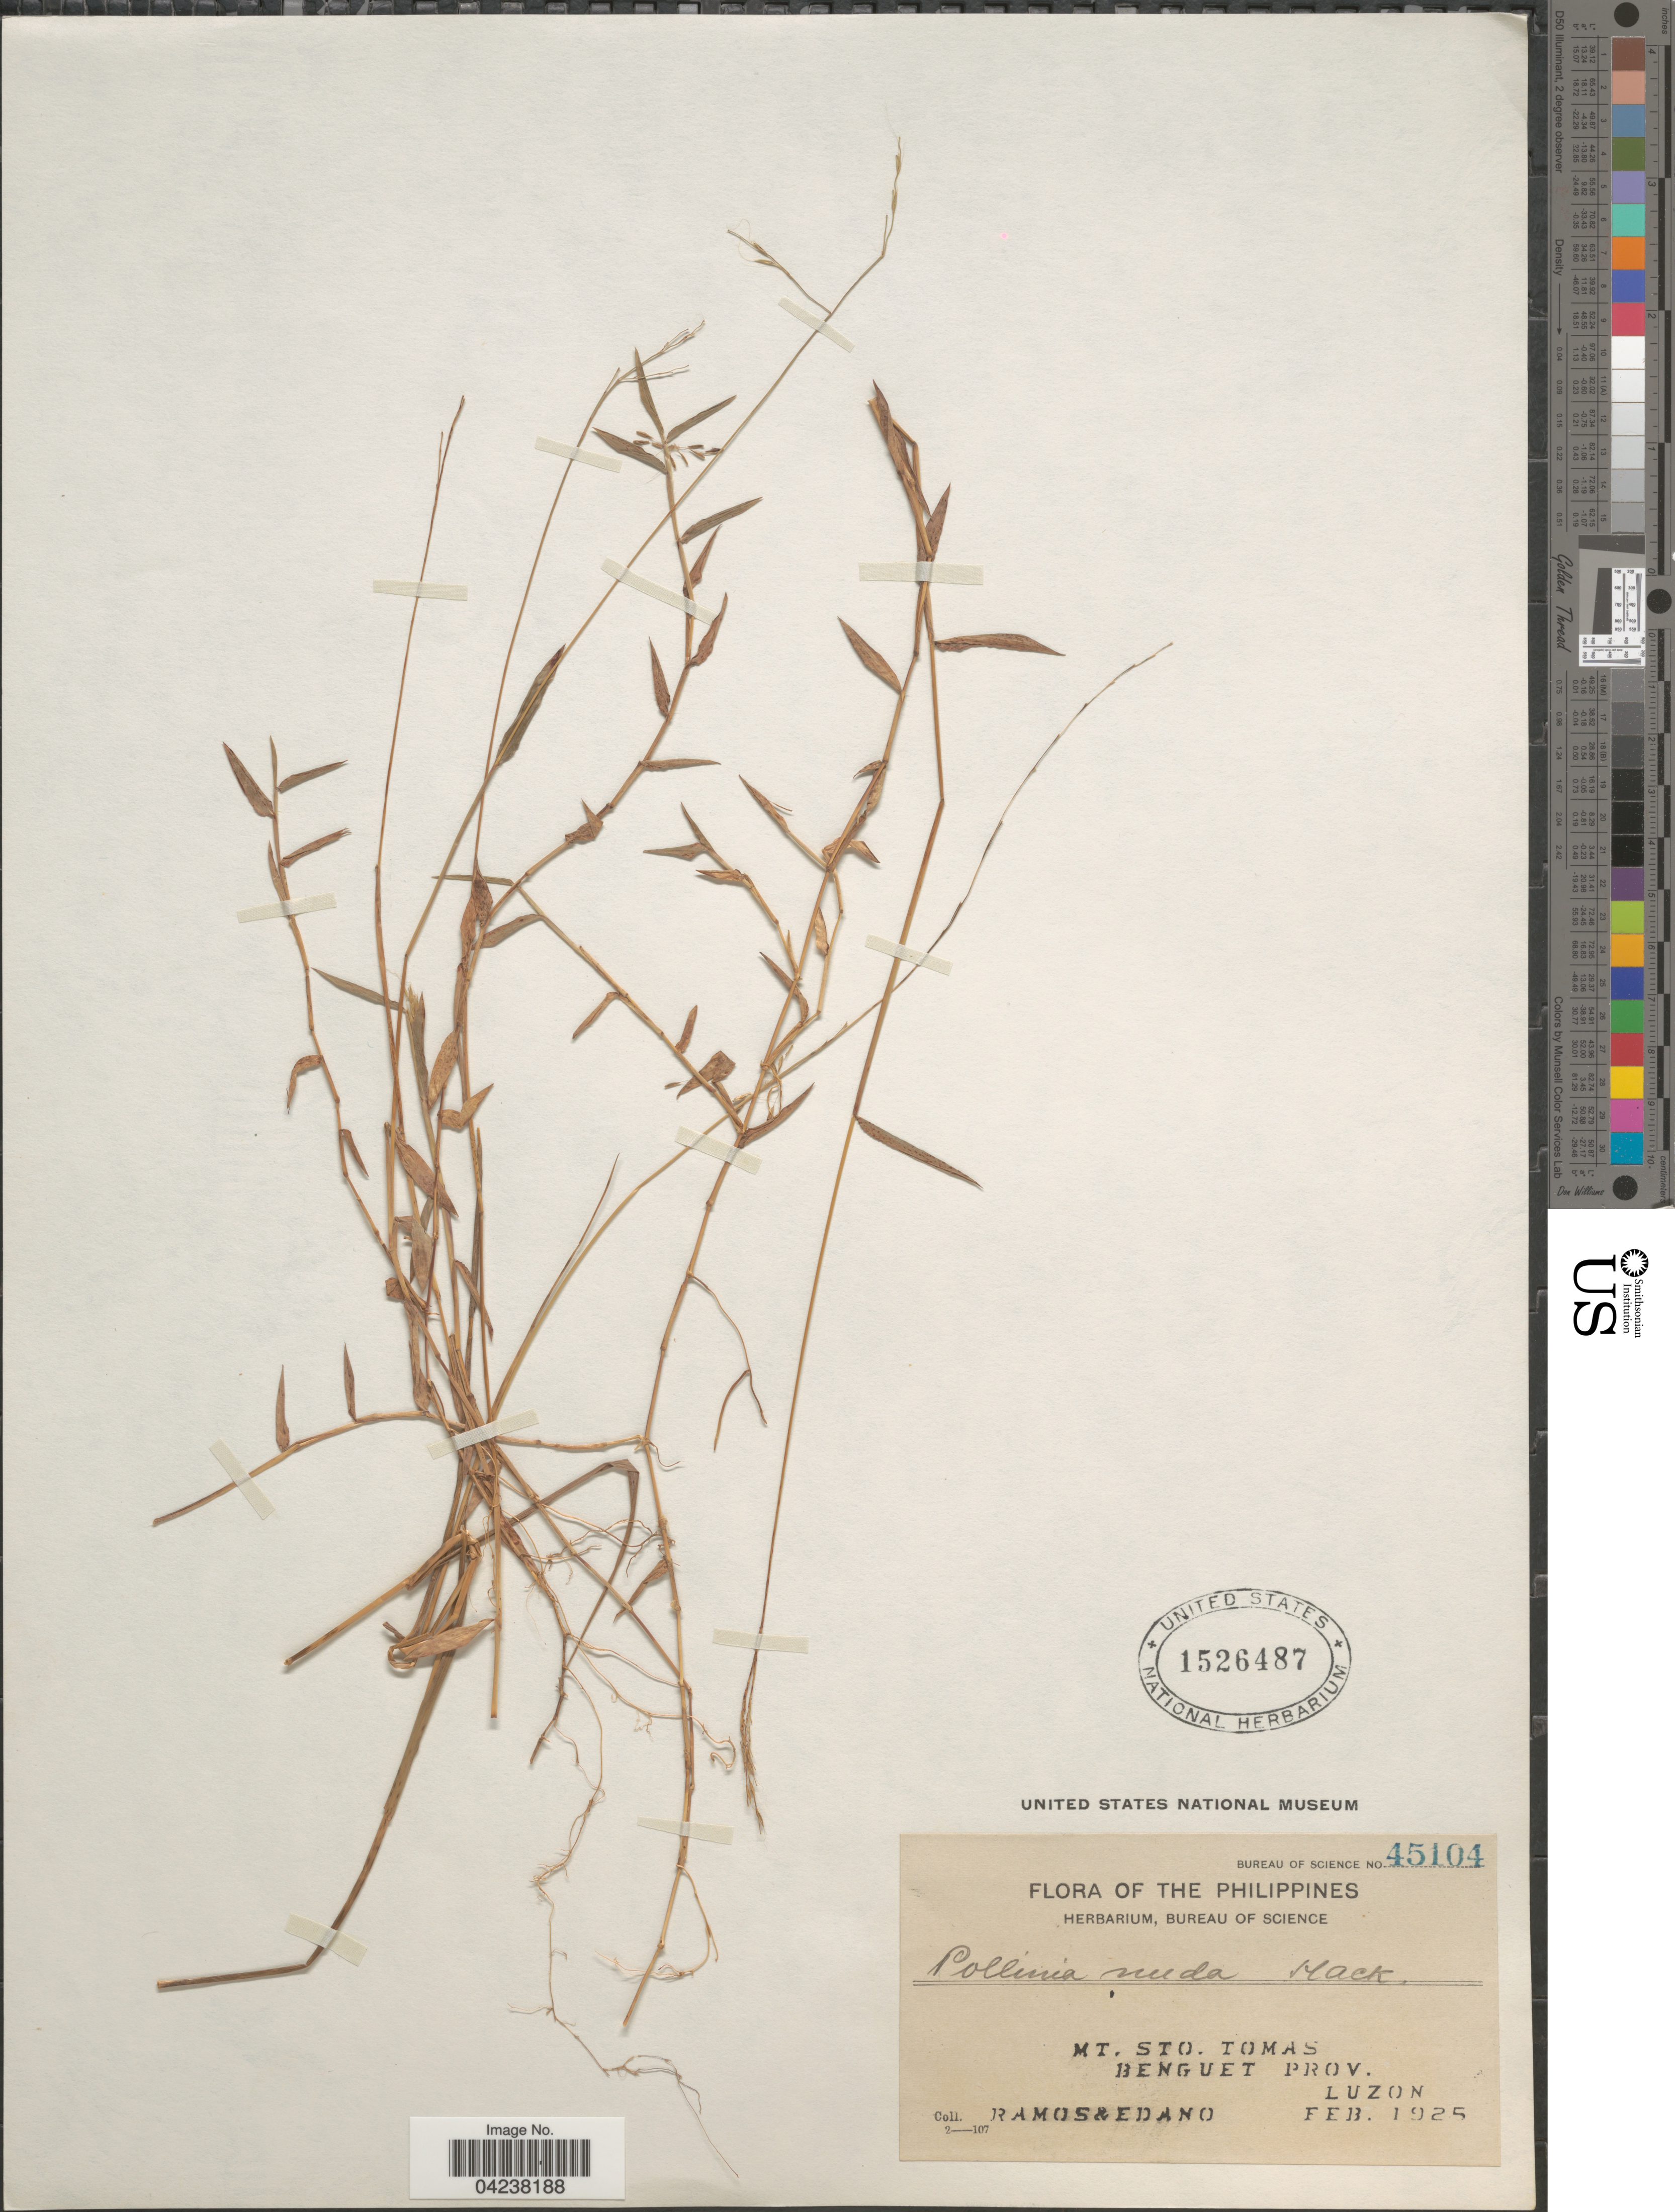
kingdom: Plantae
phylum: Tracheophyta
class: Liliopsida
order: Poales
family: Poaceae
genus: Microstegium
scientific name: Microstegium nudum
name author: (Trin.) A. Camus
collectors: -. Ramos & -. Edano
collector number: Bureau of Science 45104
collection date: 1925-02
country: Philippines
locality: Mt. Sto. Tomas. Benguet Prov. Luzon.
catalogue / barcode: US 1526487